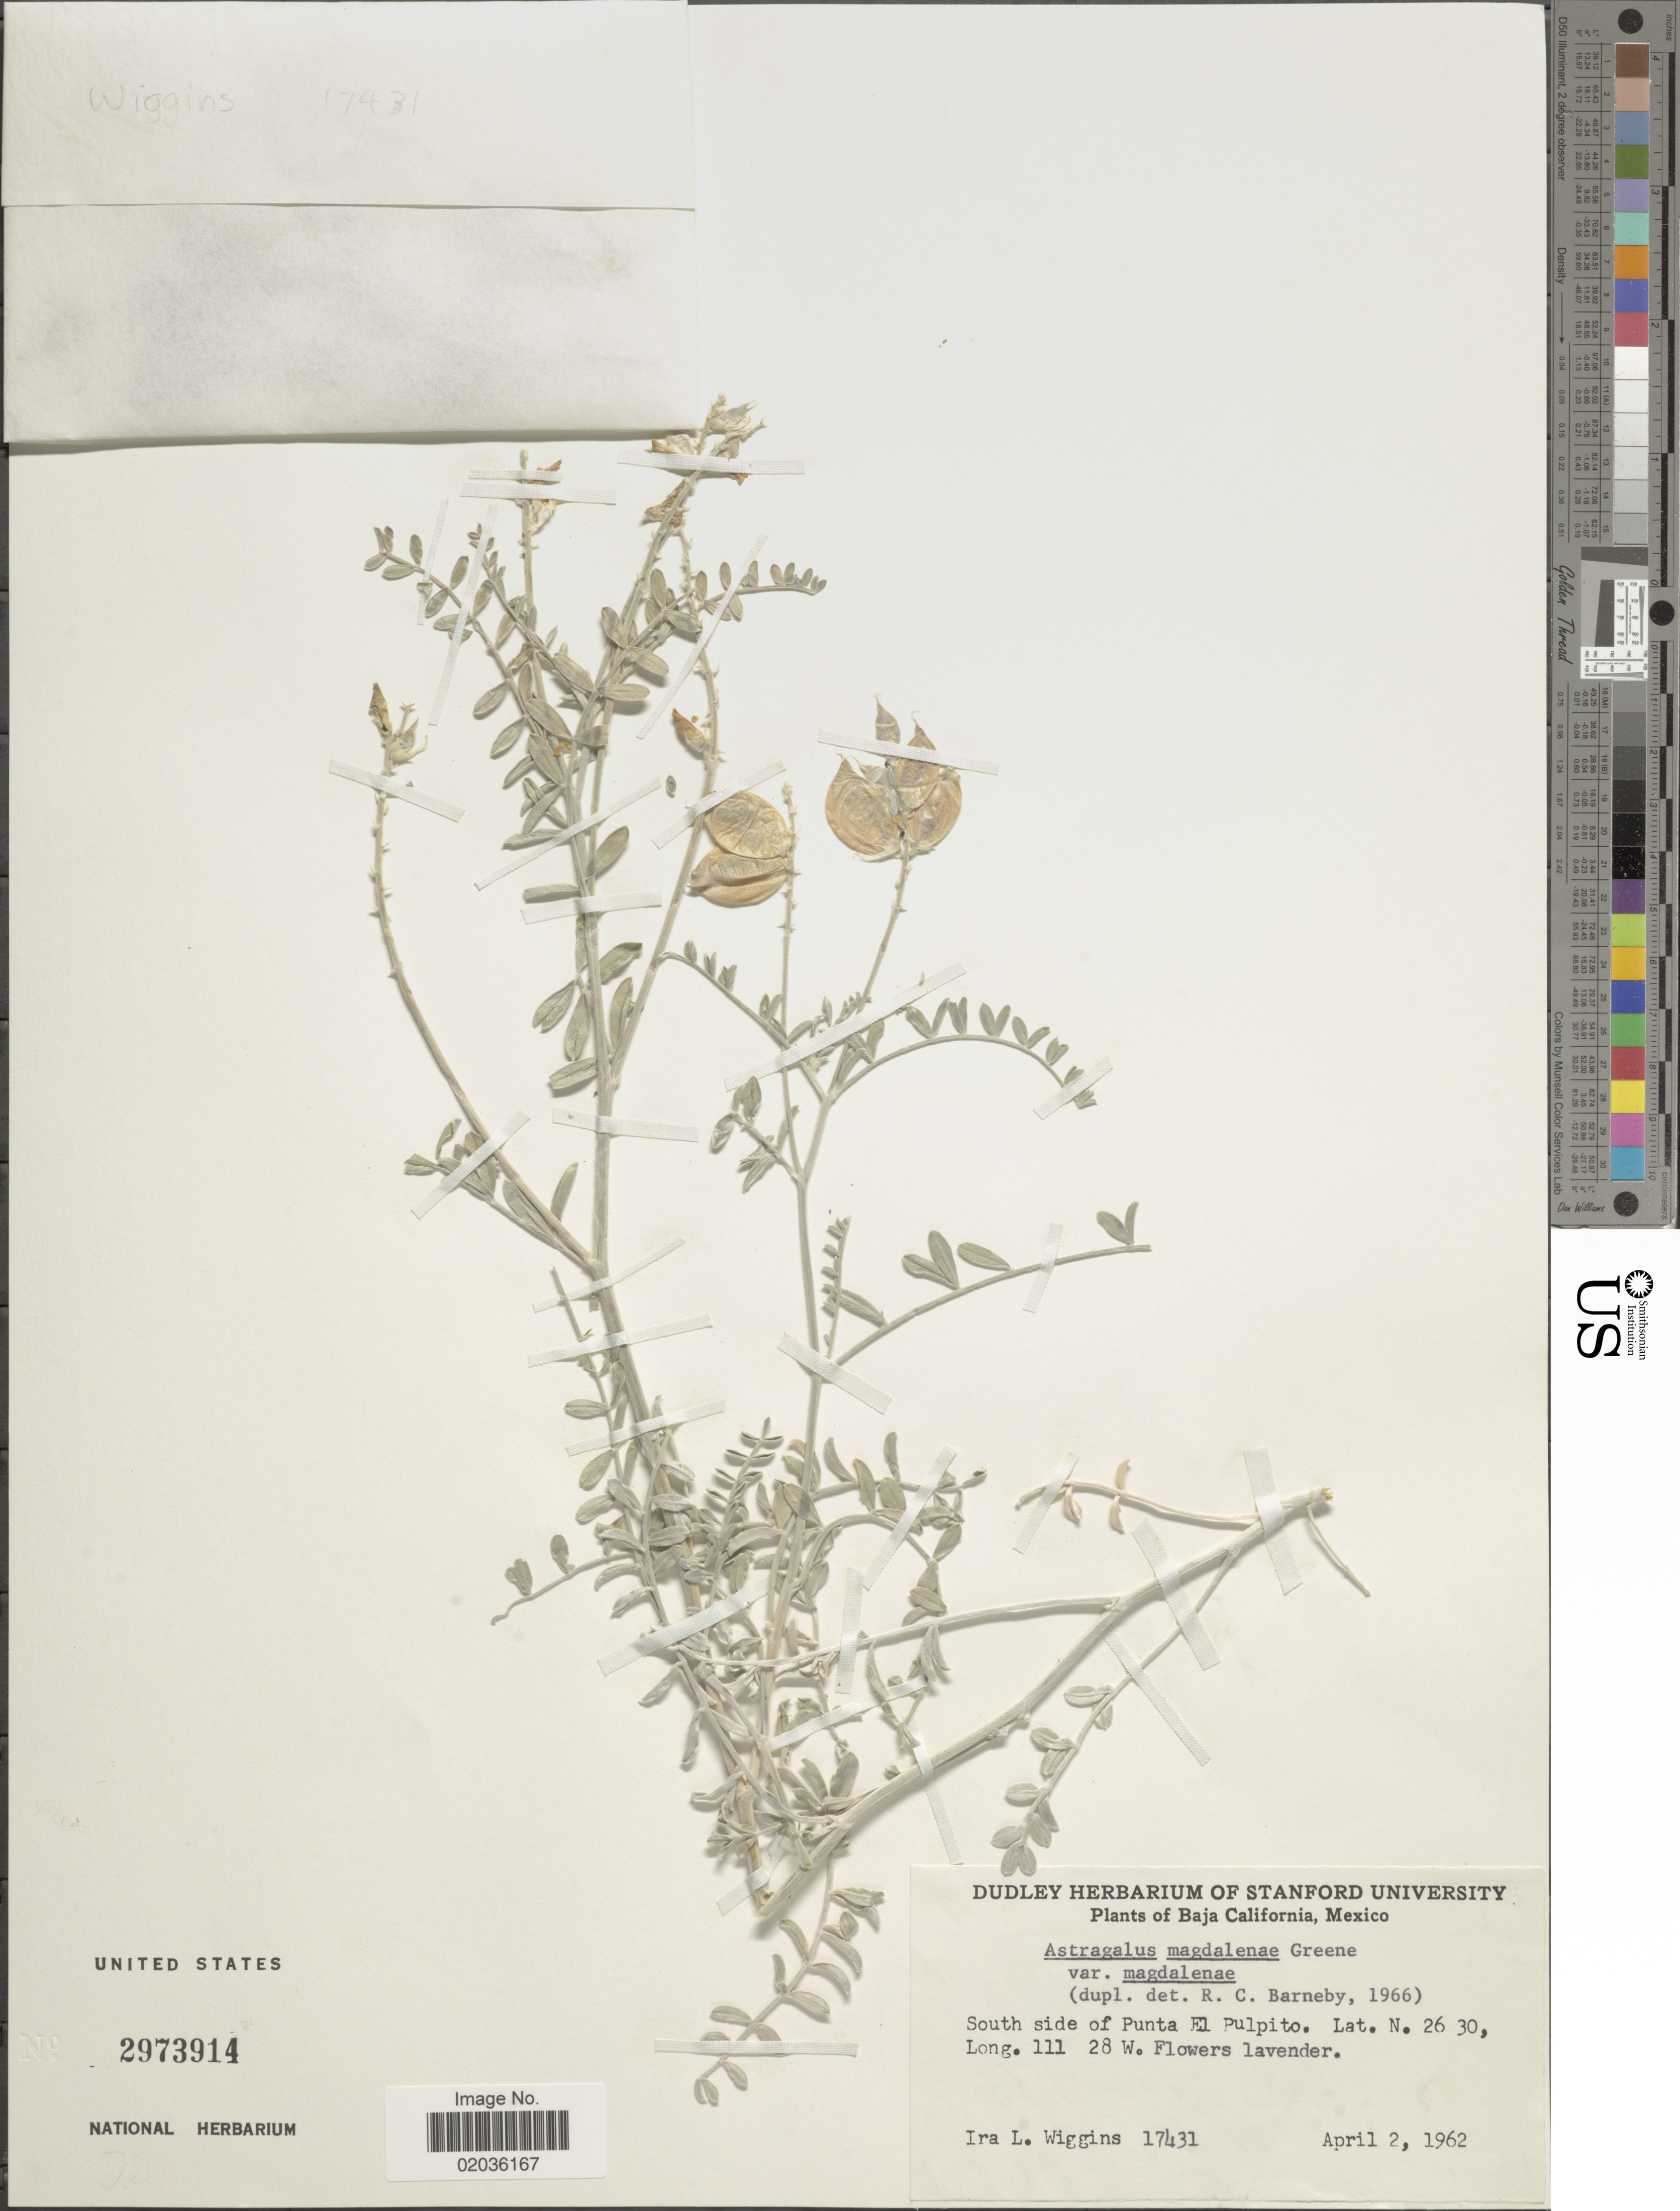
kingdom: Plantae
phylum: Tracheophyta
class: Magnoliopsida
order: Fabales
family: Fabaceae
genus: Astragalus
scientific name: Astragalus magdalenae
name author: Greene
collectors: I. L. Wiggins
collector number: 17431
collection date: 1962-04-02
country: Mexico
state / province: Baja California Sur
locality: South side of Punta El Pulpito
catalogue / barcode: US 2973914